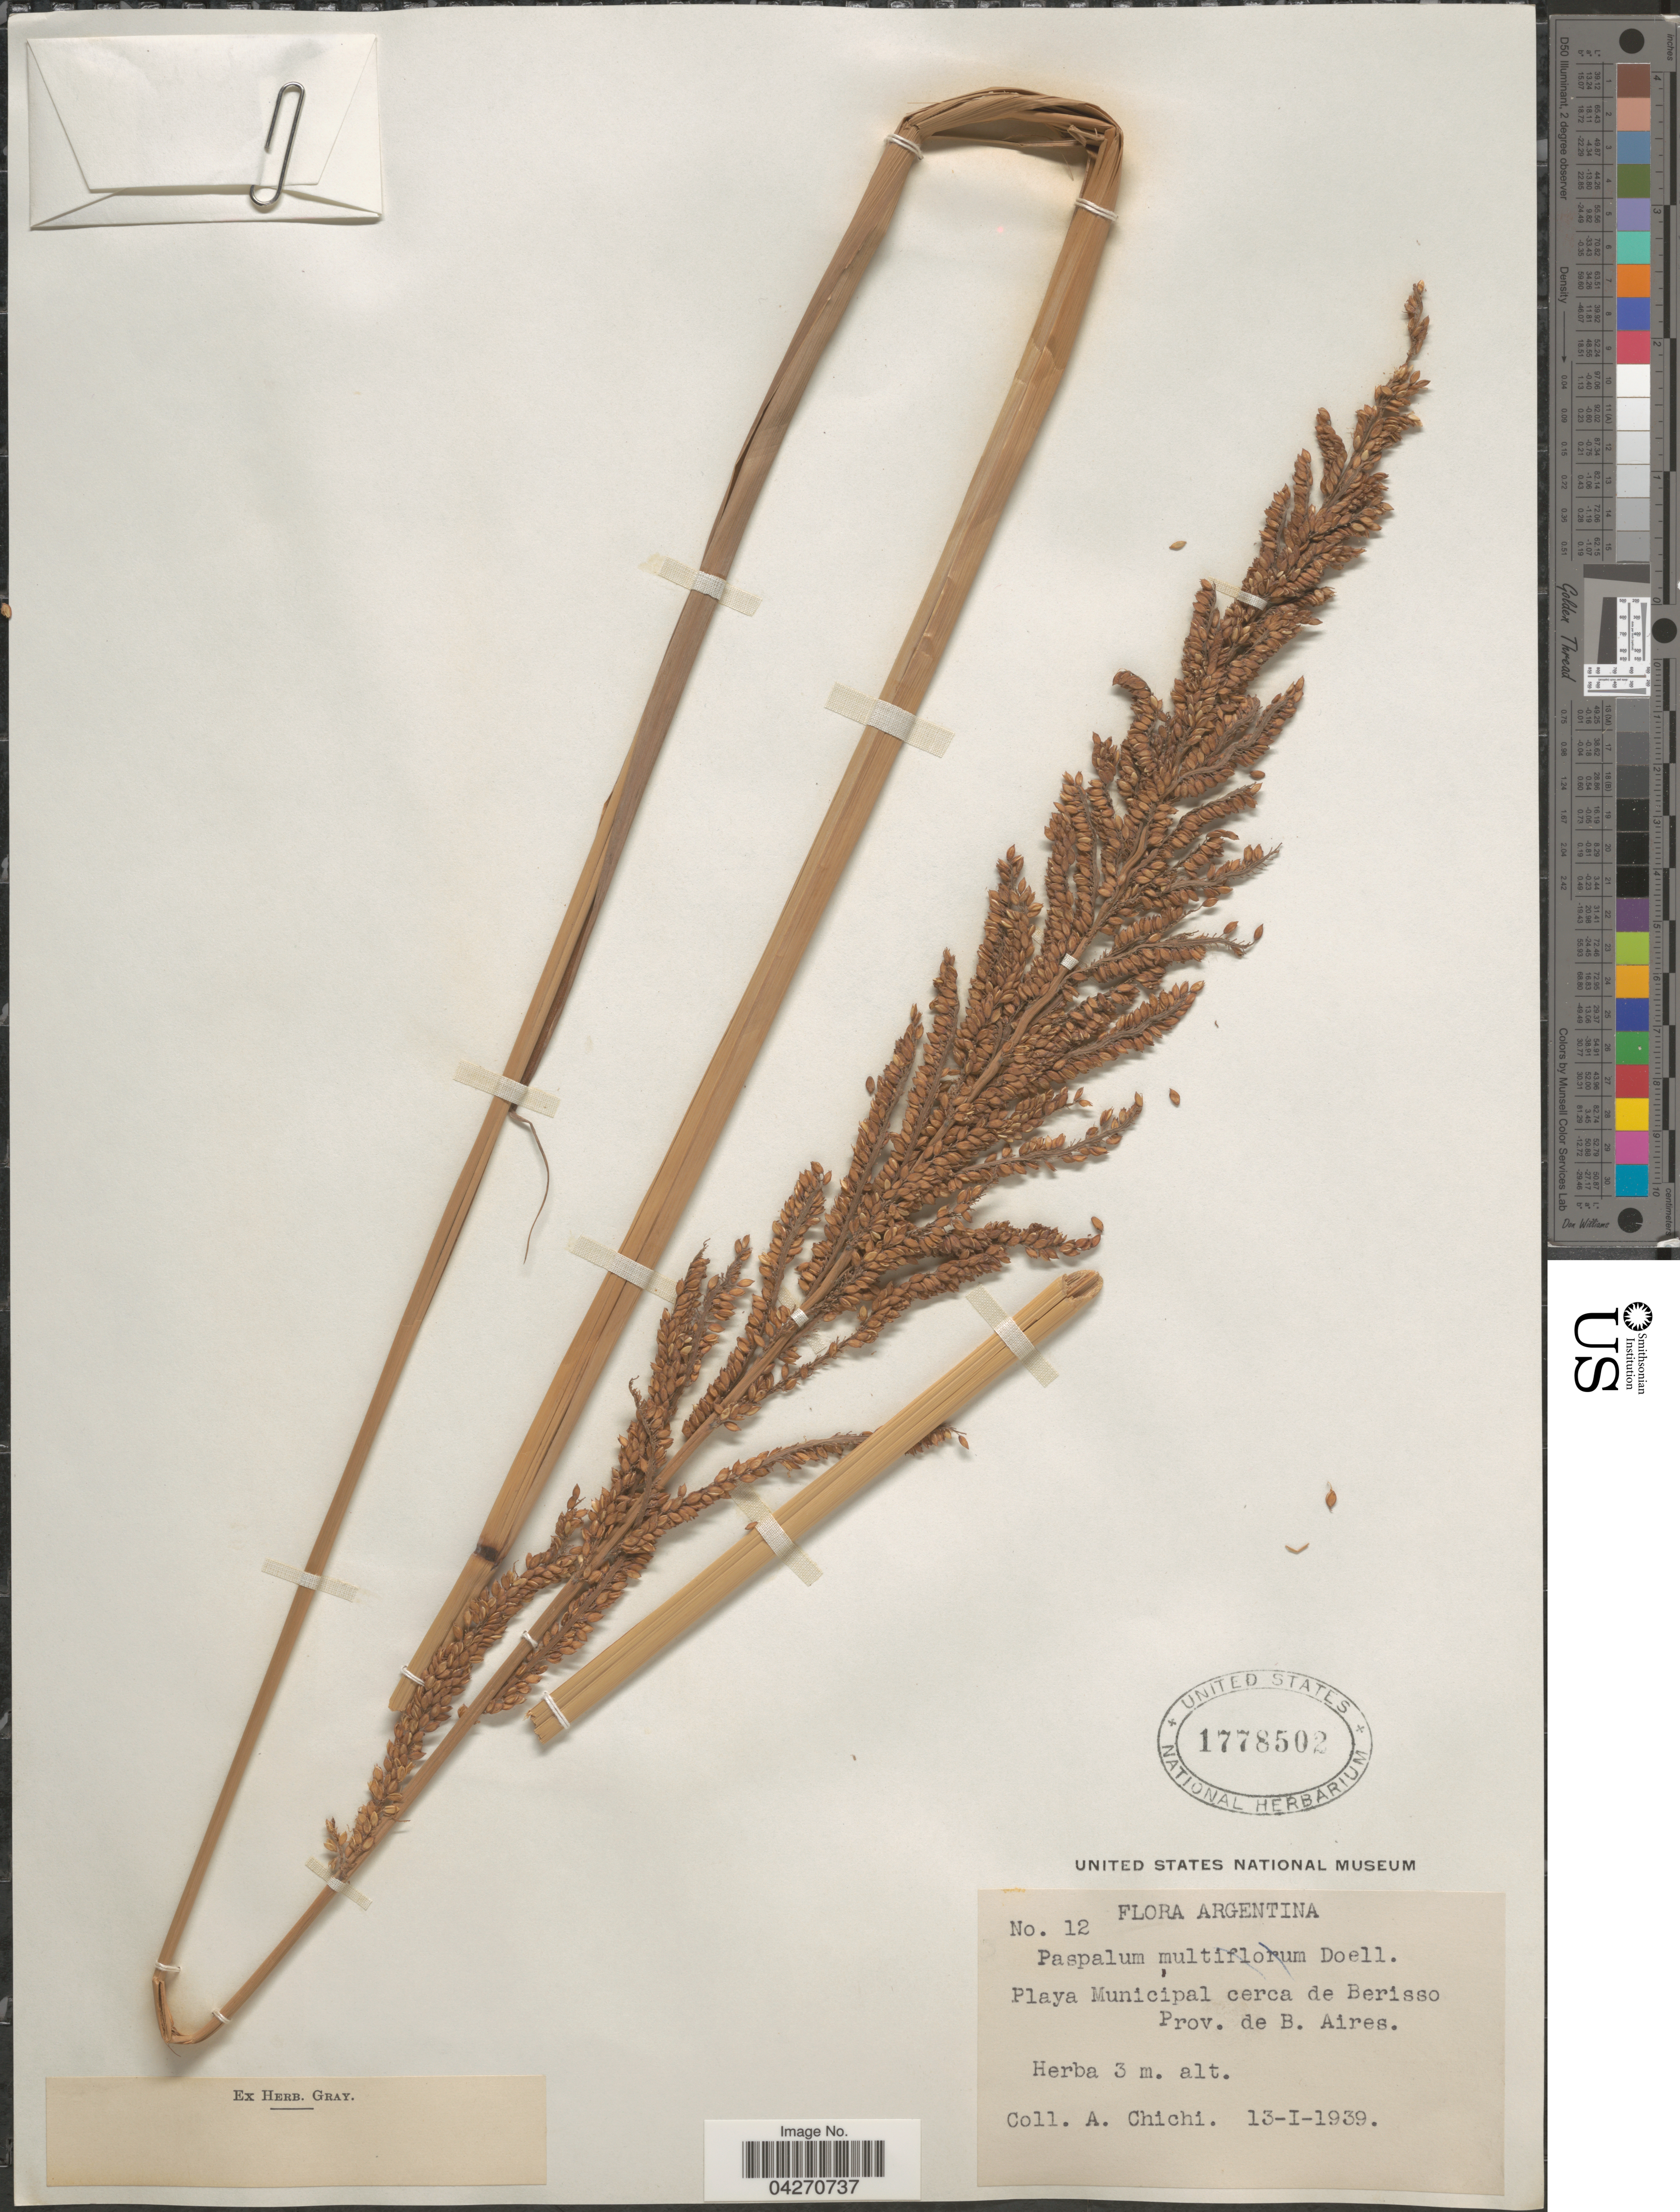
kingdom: Plantae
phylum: Tracheophyta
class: Liliopsida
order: Poales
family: Poaceae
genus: Paspalum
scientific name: Paspalum haumanii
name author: Parodi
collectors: A. Chase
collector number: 12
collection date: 1939-01-13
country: Argentina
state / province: Buenos Aires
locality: Playa Municipal cerca de Berisso.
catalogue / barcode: US 1778502